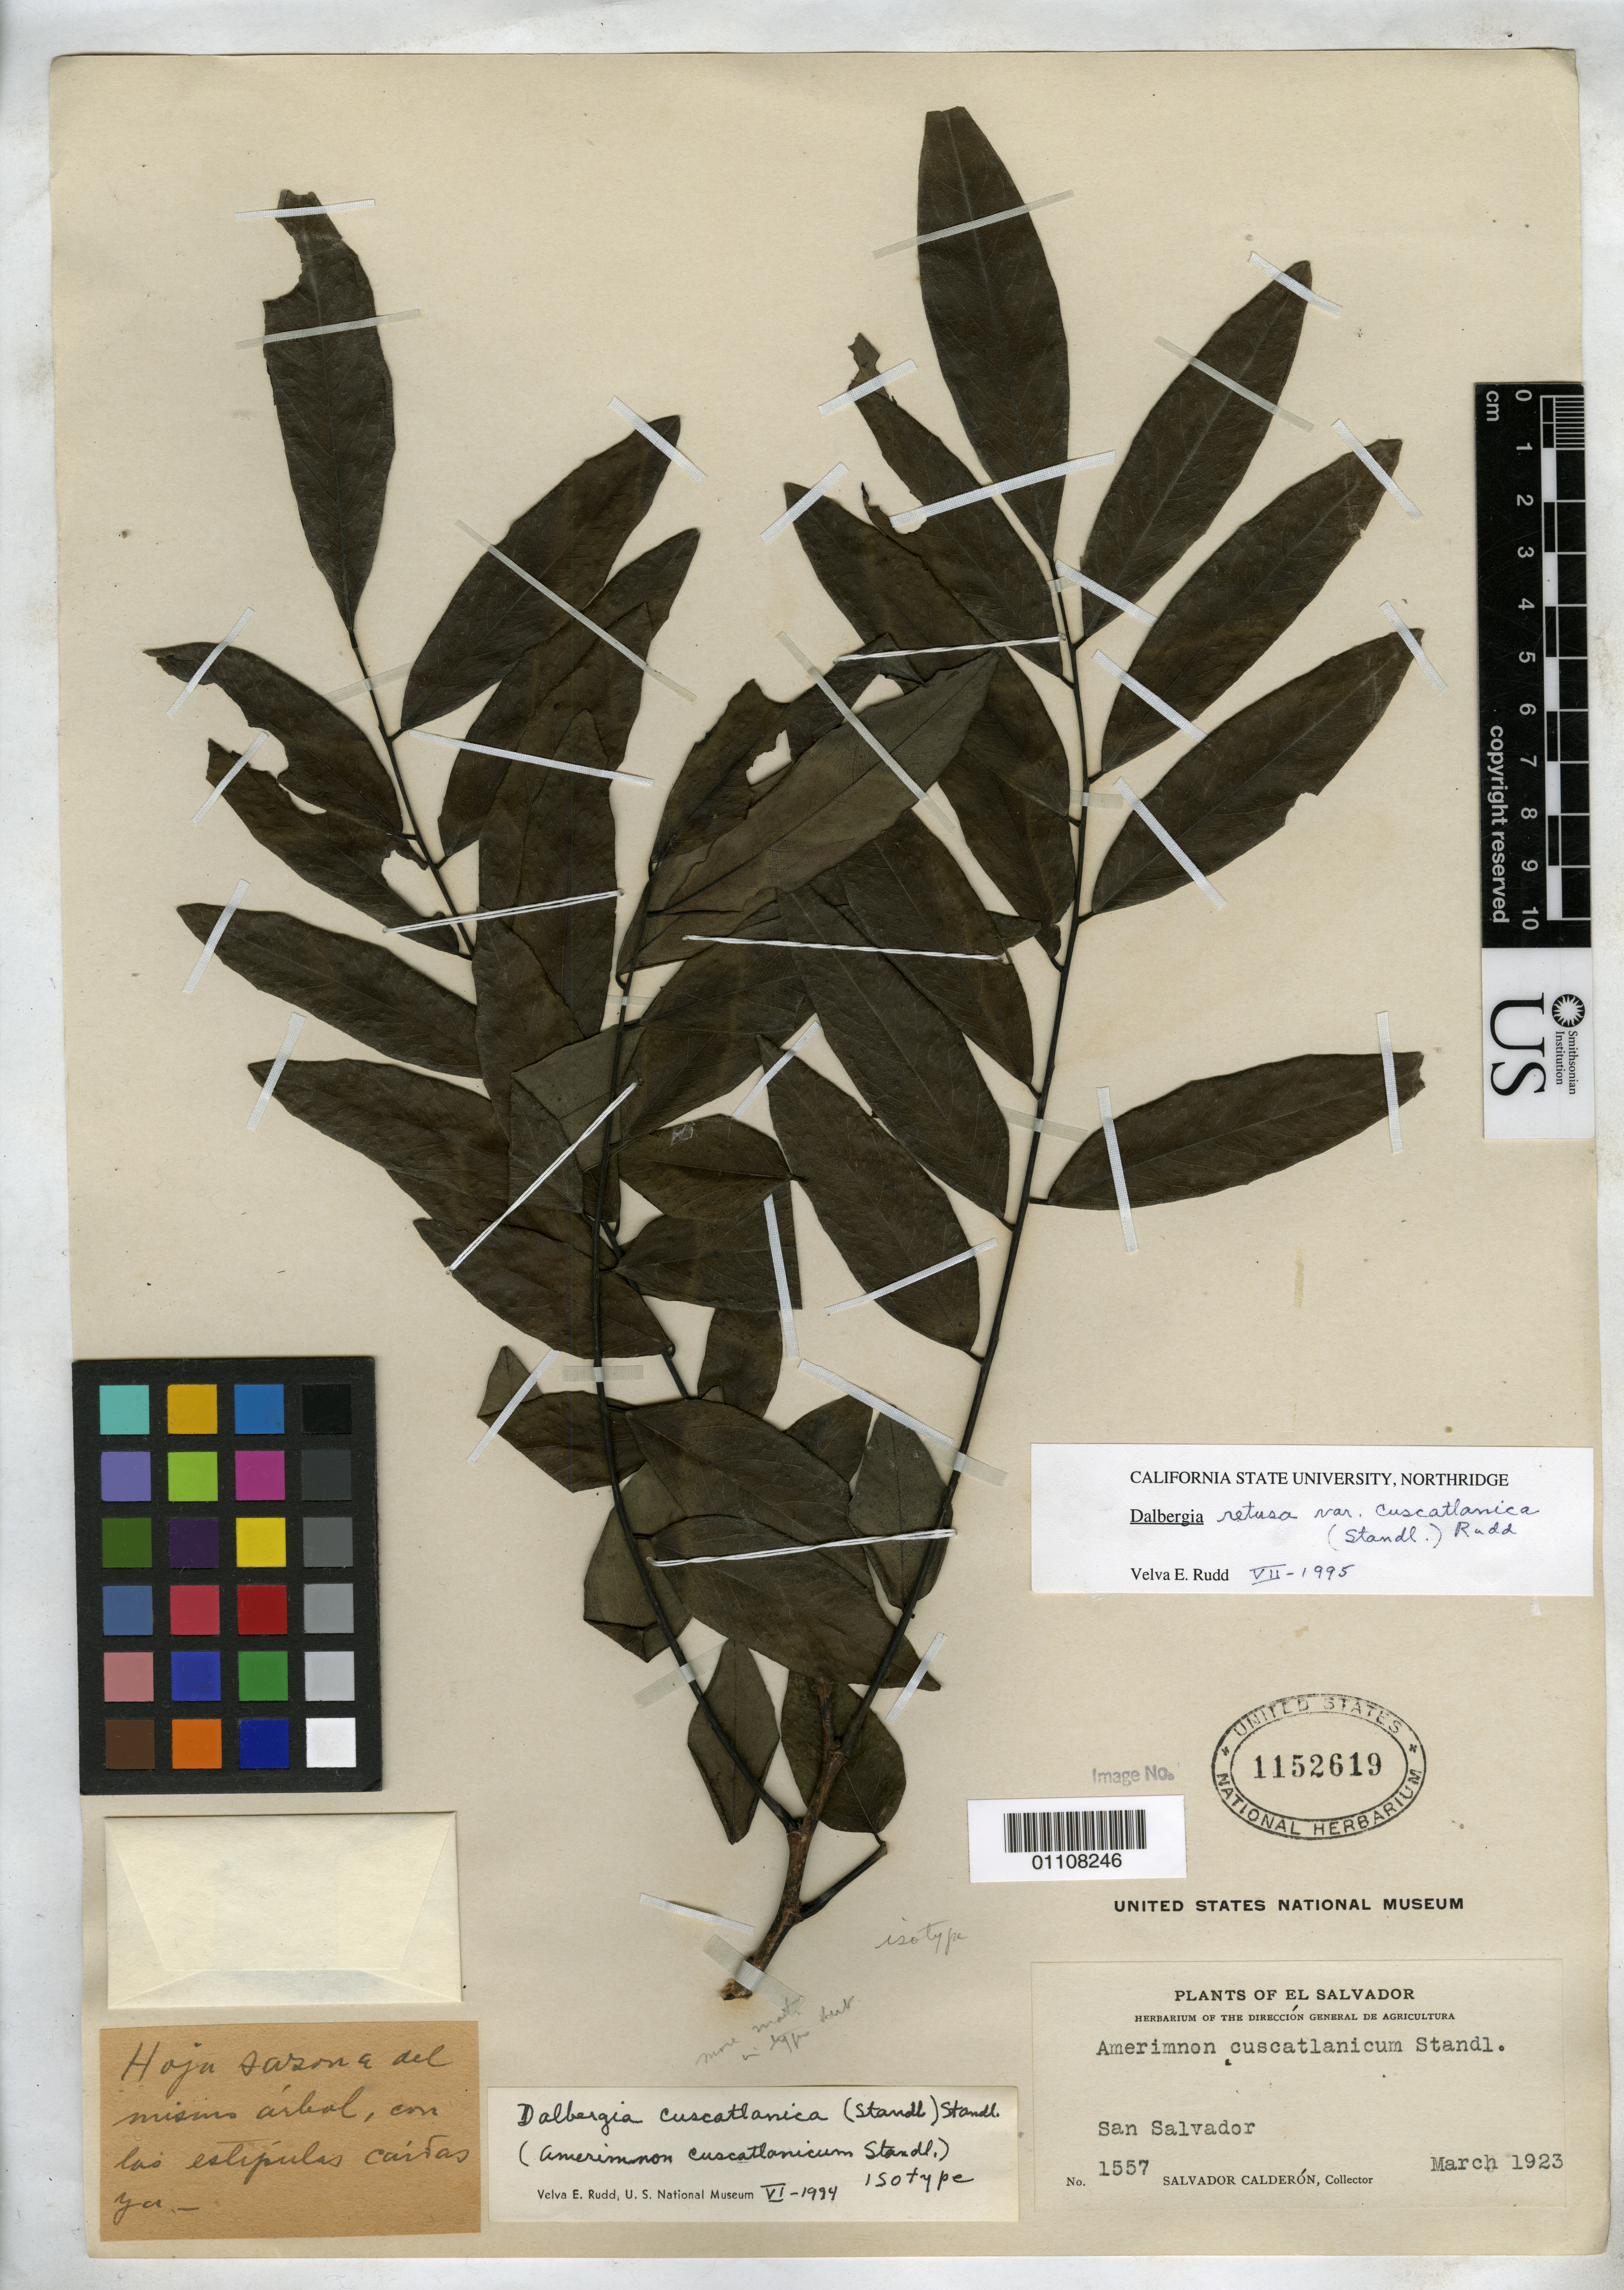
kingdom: Plantae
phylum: Tracheophyta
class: Magnoliopsida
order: Fabales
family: Fabaceae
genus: Amerimnon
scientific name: Amerimnon cuscatlanicum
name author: Standl.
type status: Isotype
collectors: S. Calderón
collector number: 1557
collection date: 1923-03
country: El Salvador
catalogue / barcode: US 1152619